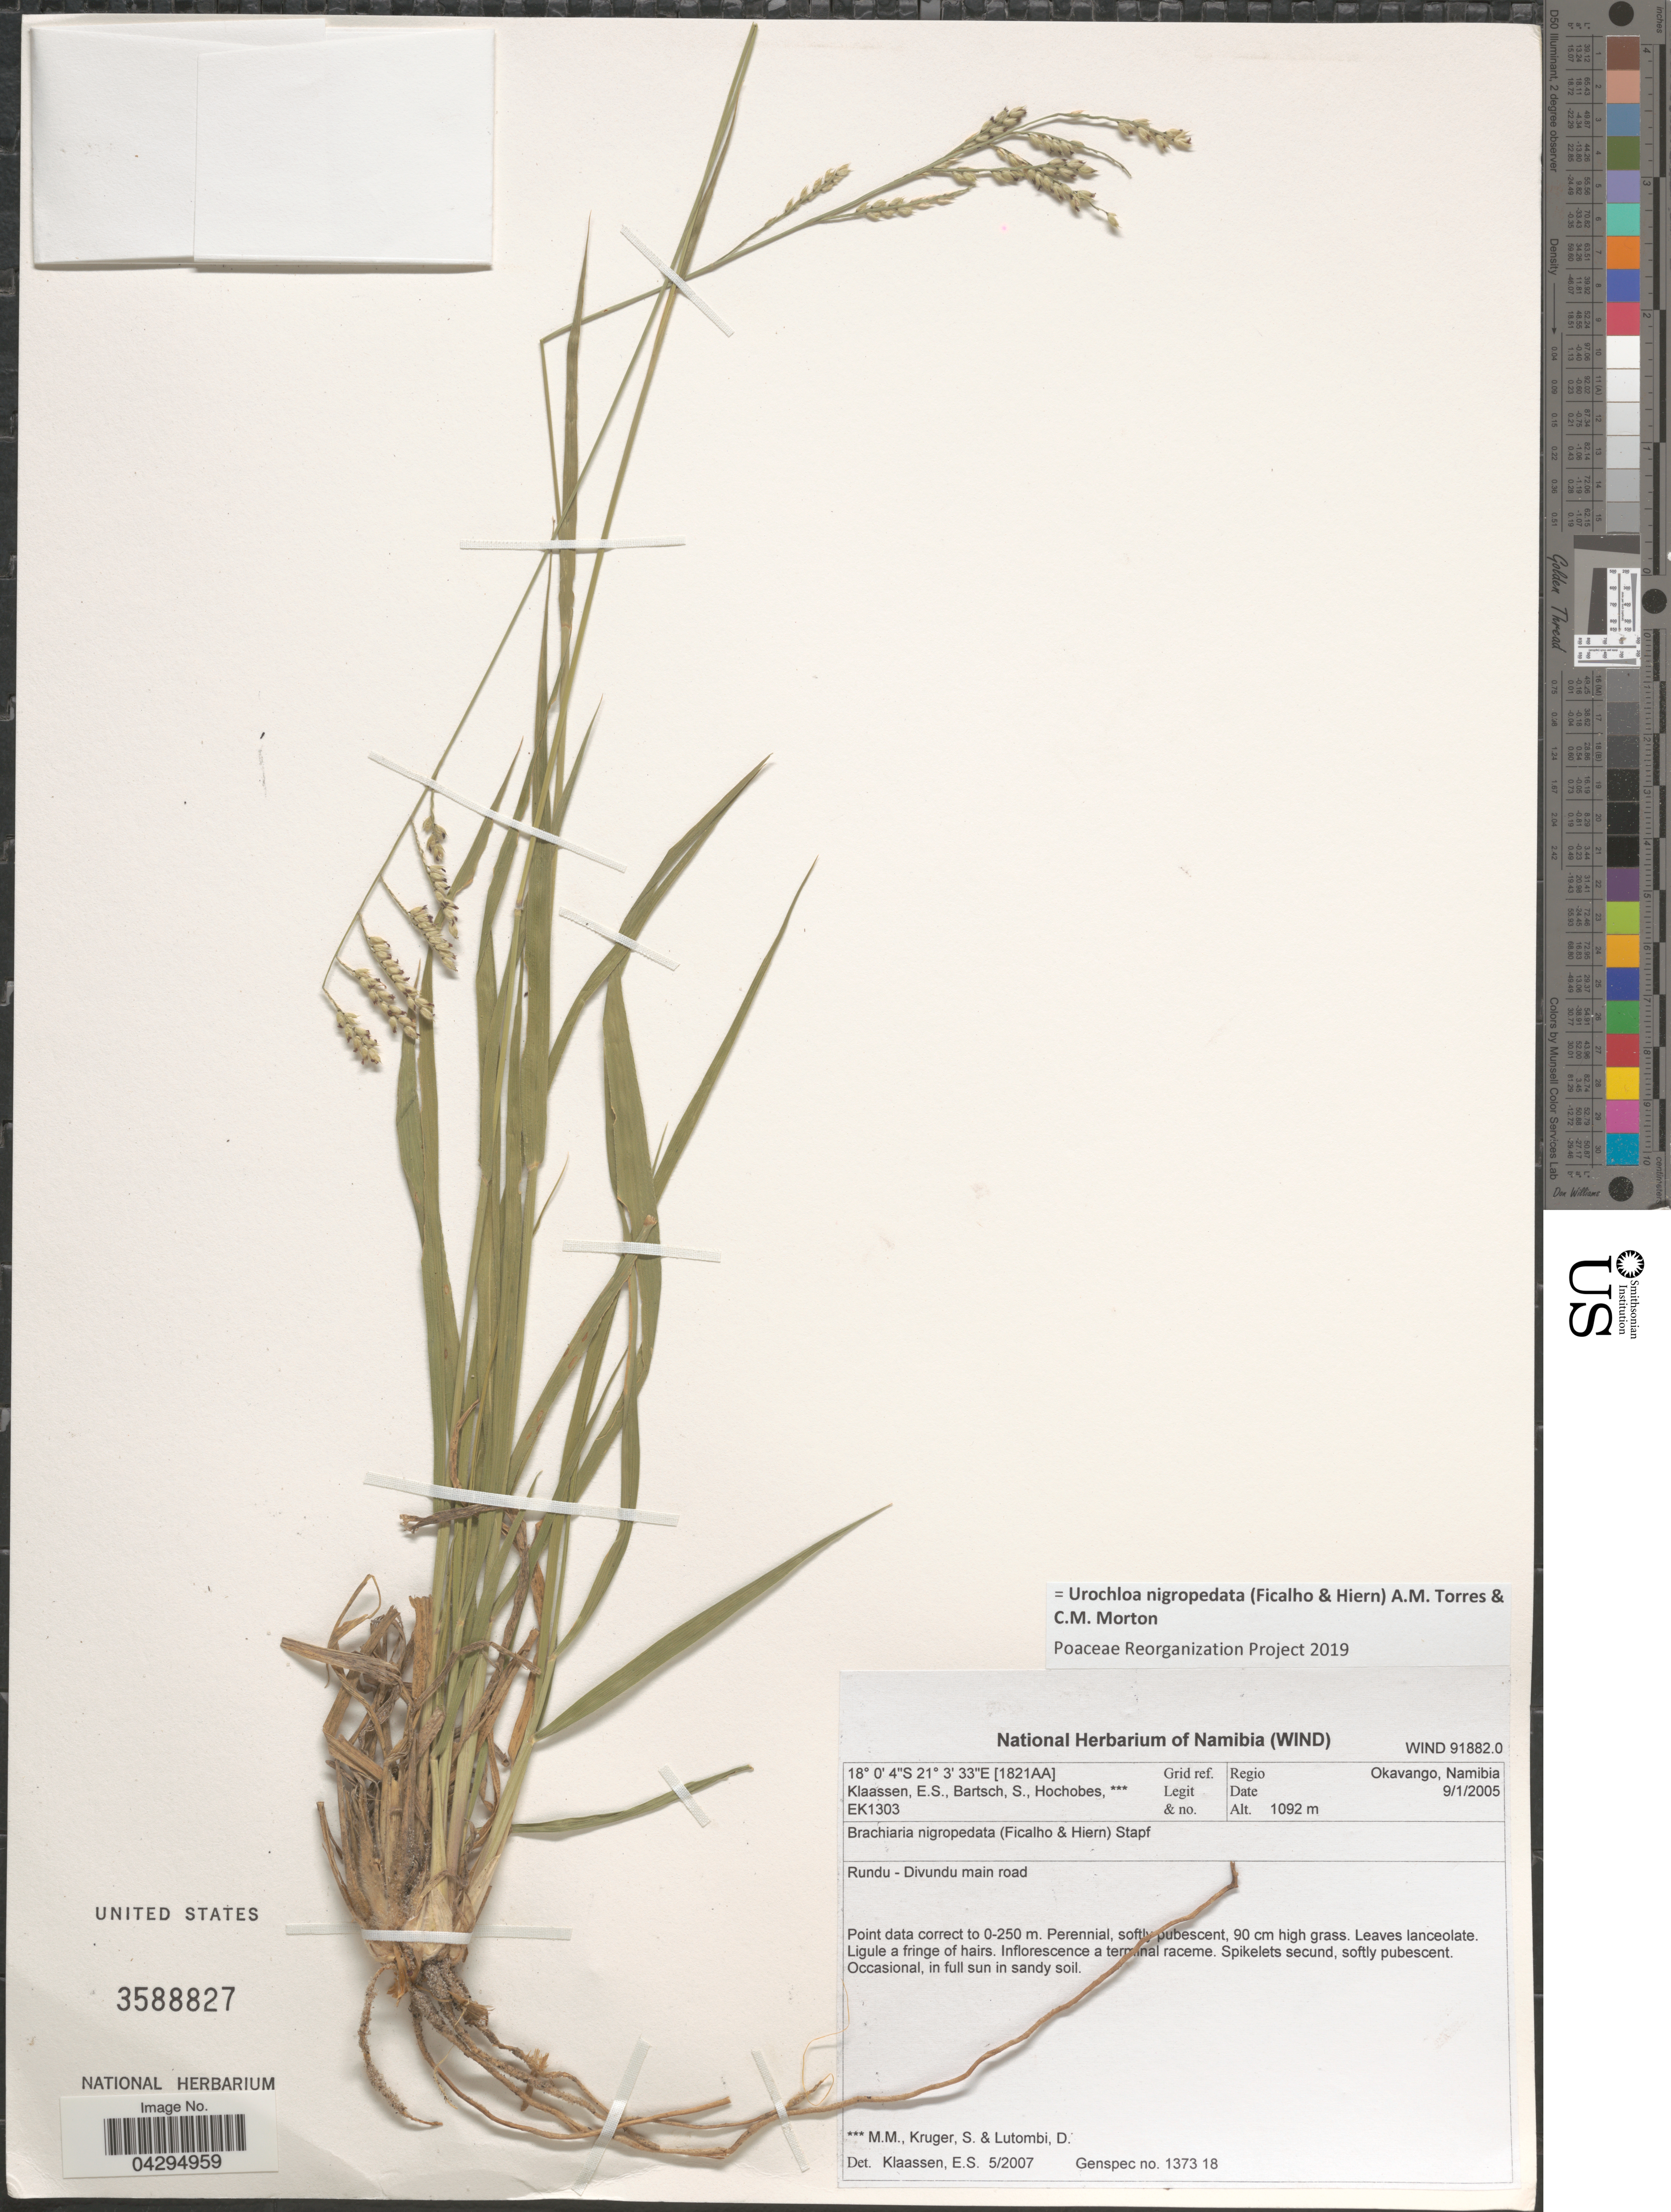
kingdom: Plantae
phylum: Tracheophyta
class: Liliopsida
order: Poales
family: Poaceae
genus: Urochloa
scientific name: Urochloa nigropedata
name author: (Ficalho & Hiern) A.M. Torres & C.M. Morton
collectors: E. S. Klaassen, S. Bartsch, M. Hochobes, S. Kruger & D. Lutombi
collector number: EK1303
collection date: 2005-01-09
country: Namibia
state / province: Kavango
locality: Grid ref. [1821AA]. Regio Okavango. Rundu - Divundu main road.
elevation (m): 1092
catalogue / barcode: US 3588827